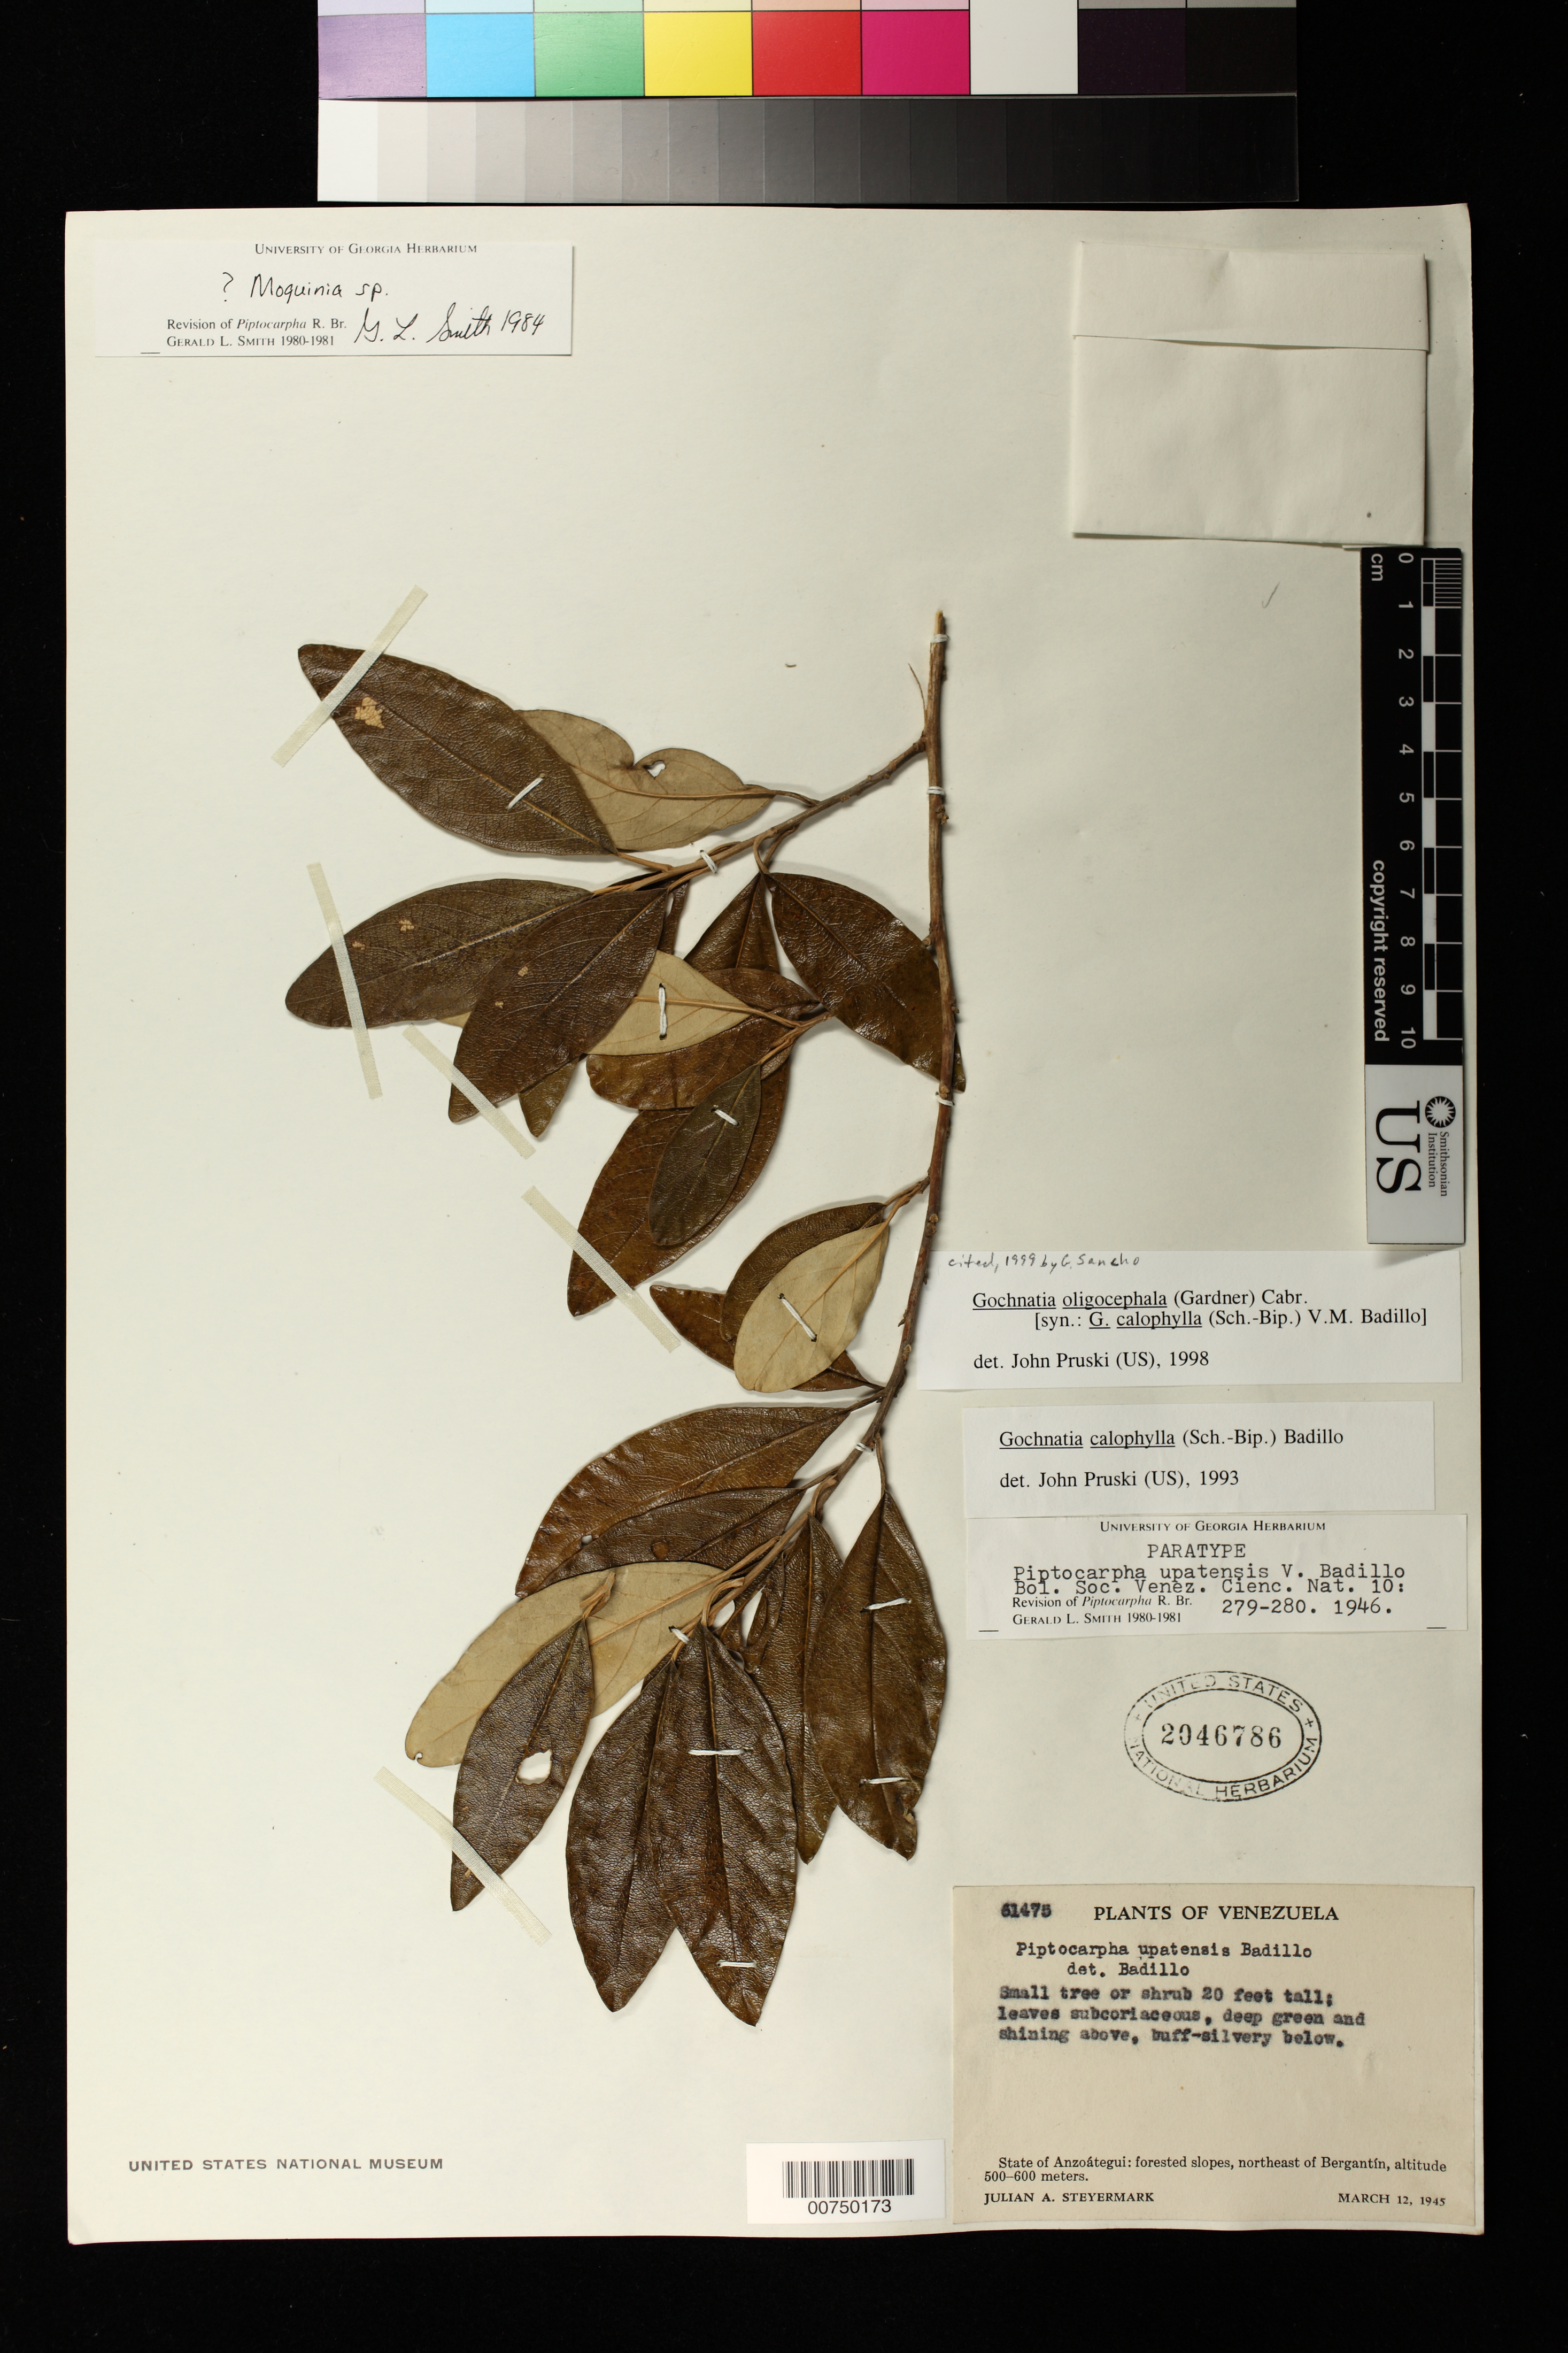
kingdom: Plantae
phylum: Tracheophyta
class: Magnoliopsida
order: Asterales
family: Asteraceae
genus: Moquiniastrum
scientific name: Moquiniastrum oligocephalum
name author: (Gardner) G. Sancho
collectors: J. Steyermark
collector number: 61475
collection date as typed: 12-Mar-45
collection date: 1945-03-12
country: Venezuela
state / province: Anzoátegui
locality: Bergantín, southwest of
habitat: Forested slopes.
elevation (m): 500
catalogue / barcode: US 2046786